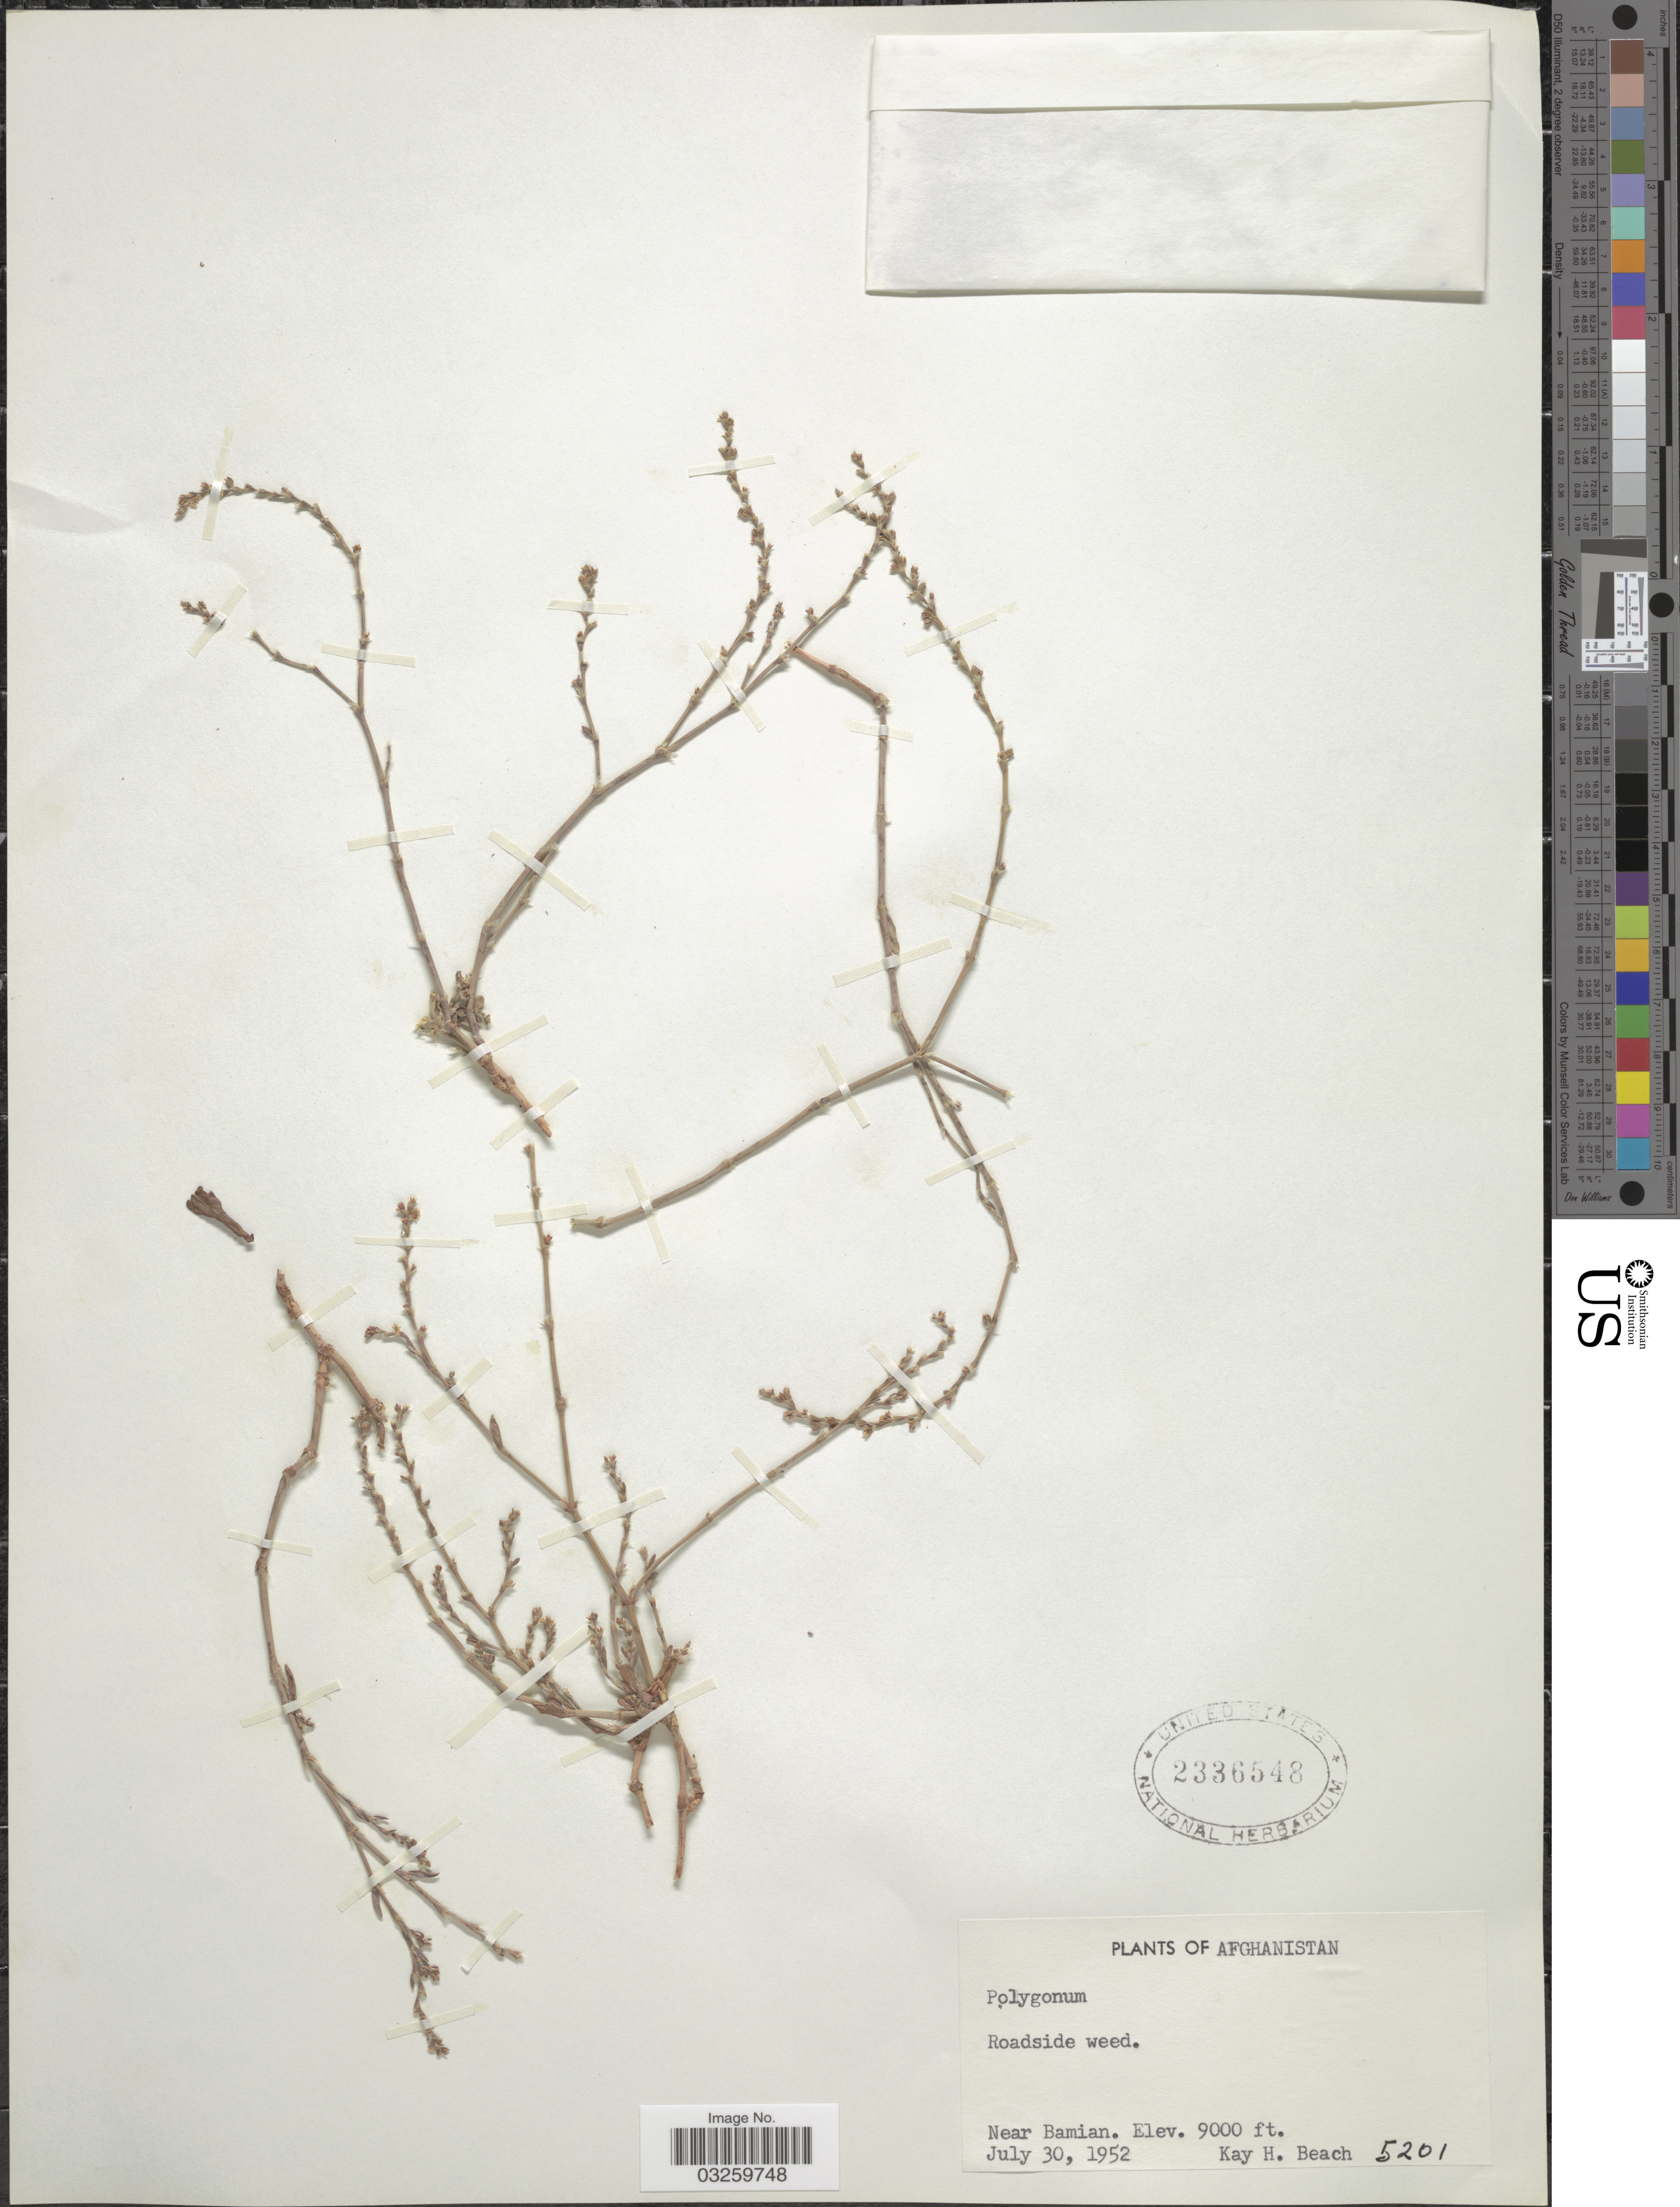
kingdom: Plantae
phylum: Tracheophyta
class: Magnoliopsida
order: Caryophyllales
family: Polygonaceae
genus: Polygonum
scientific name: Polygonum sp.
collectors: K. H. Beach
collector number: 5201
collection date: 1952-07-30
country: Afghanistan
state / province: Bamian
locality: Near Bamian.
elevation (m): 2743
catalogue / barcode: US 2336548